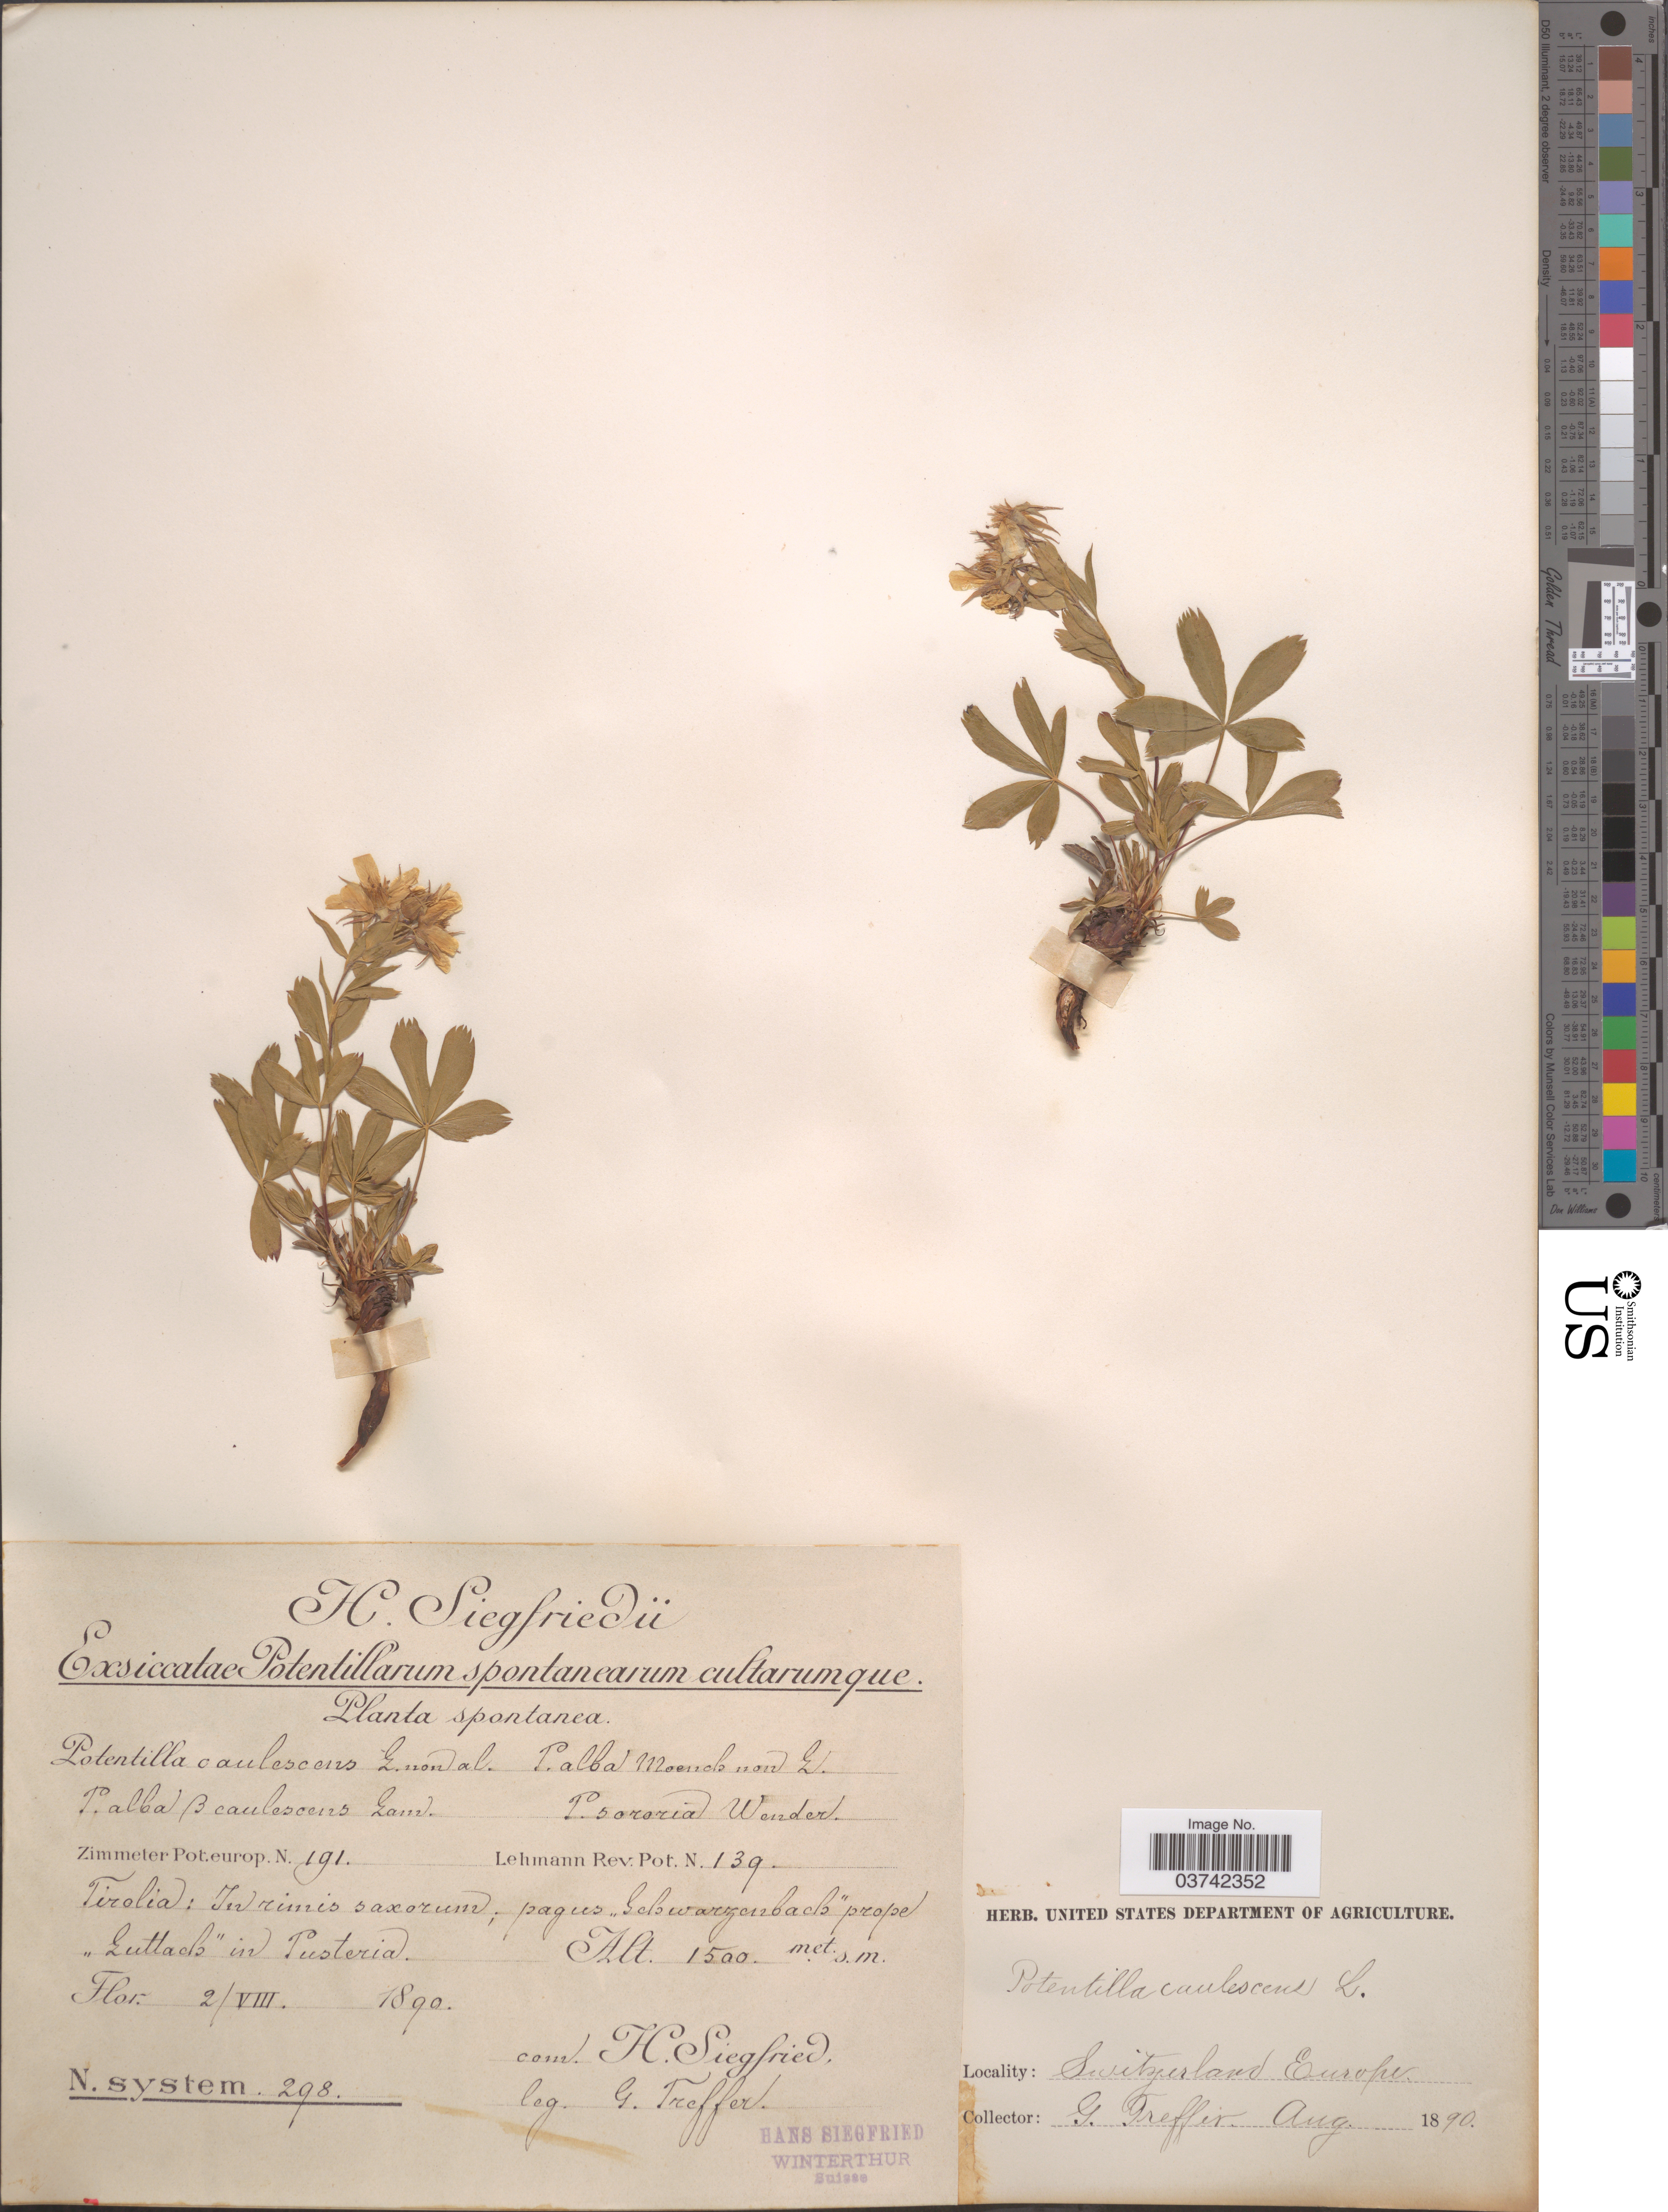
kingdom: Plantae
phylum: Tracheophyta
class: Magnoliopsida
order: Rosales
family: Rosaceae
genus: Potentilla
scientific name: Potentilla caulescens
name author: L.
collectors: G. Treffer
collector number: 298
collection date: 1890-08-02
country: Italy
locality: Tirolia: In rimis saxorum, pagus "Schwarzenback" prope "Luttack" in Pusteria.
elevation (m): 1500